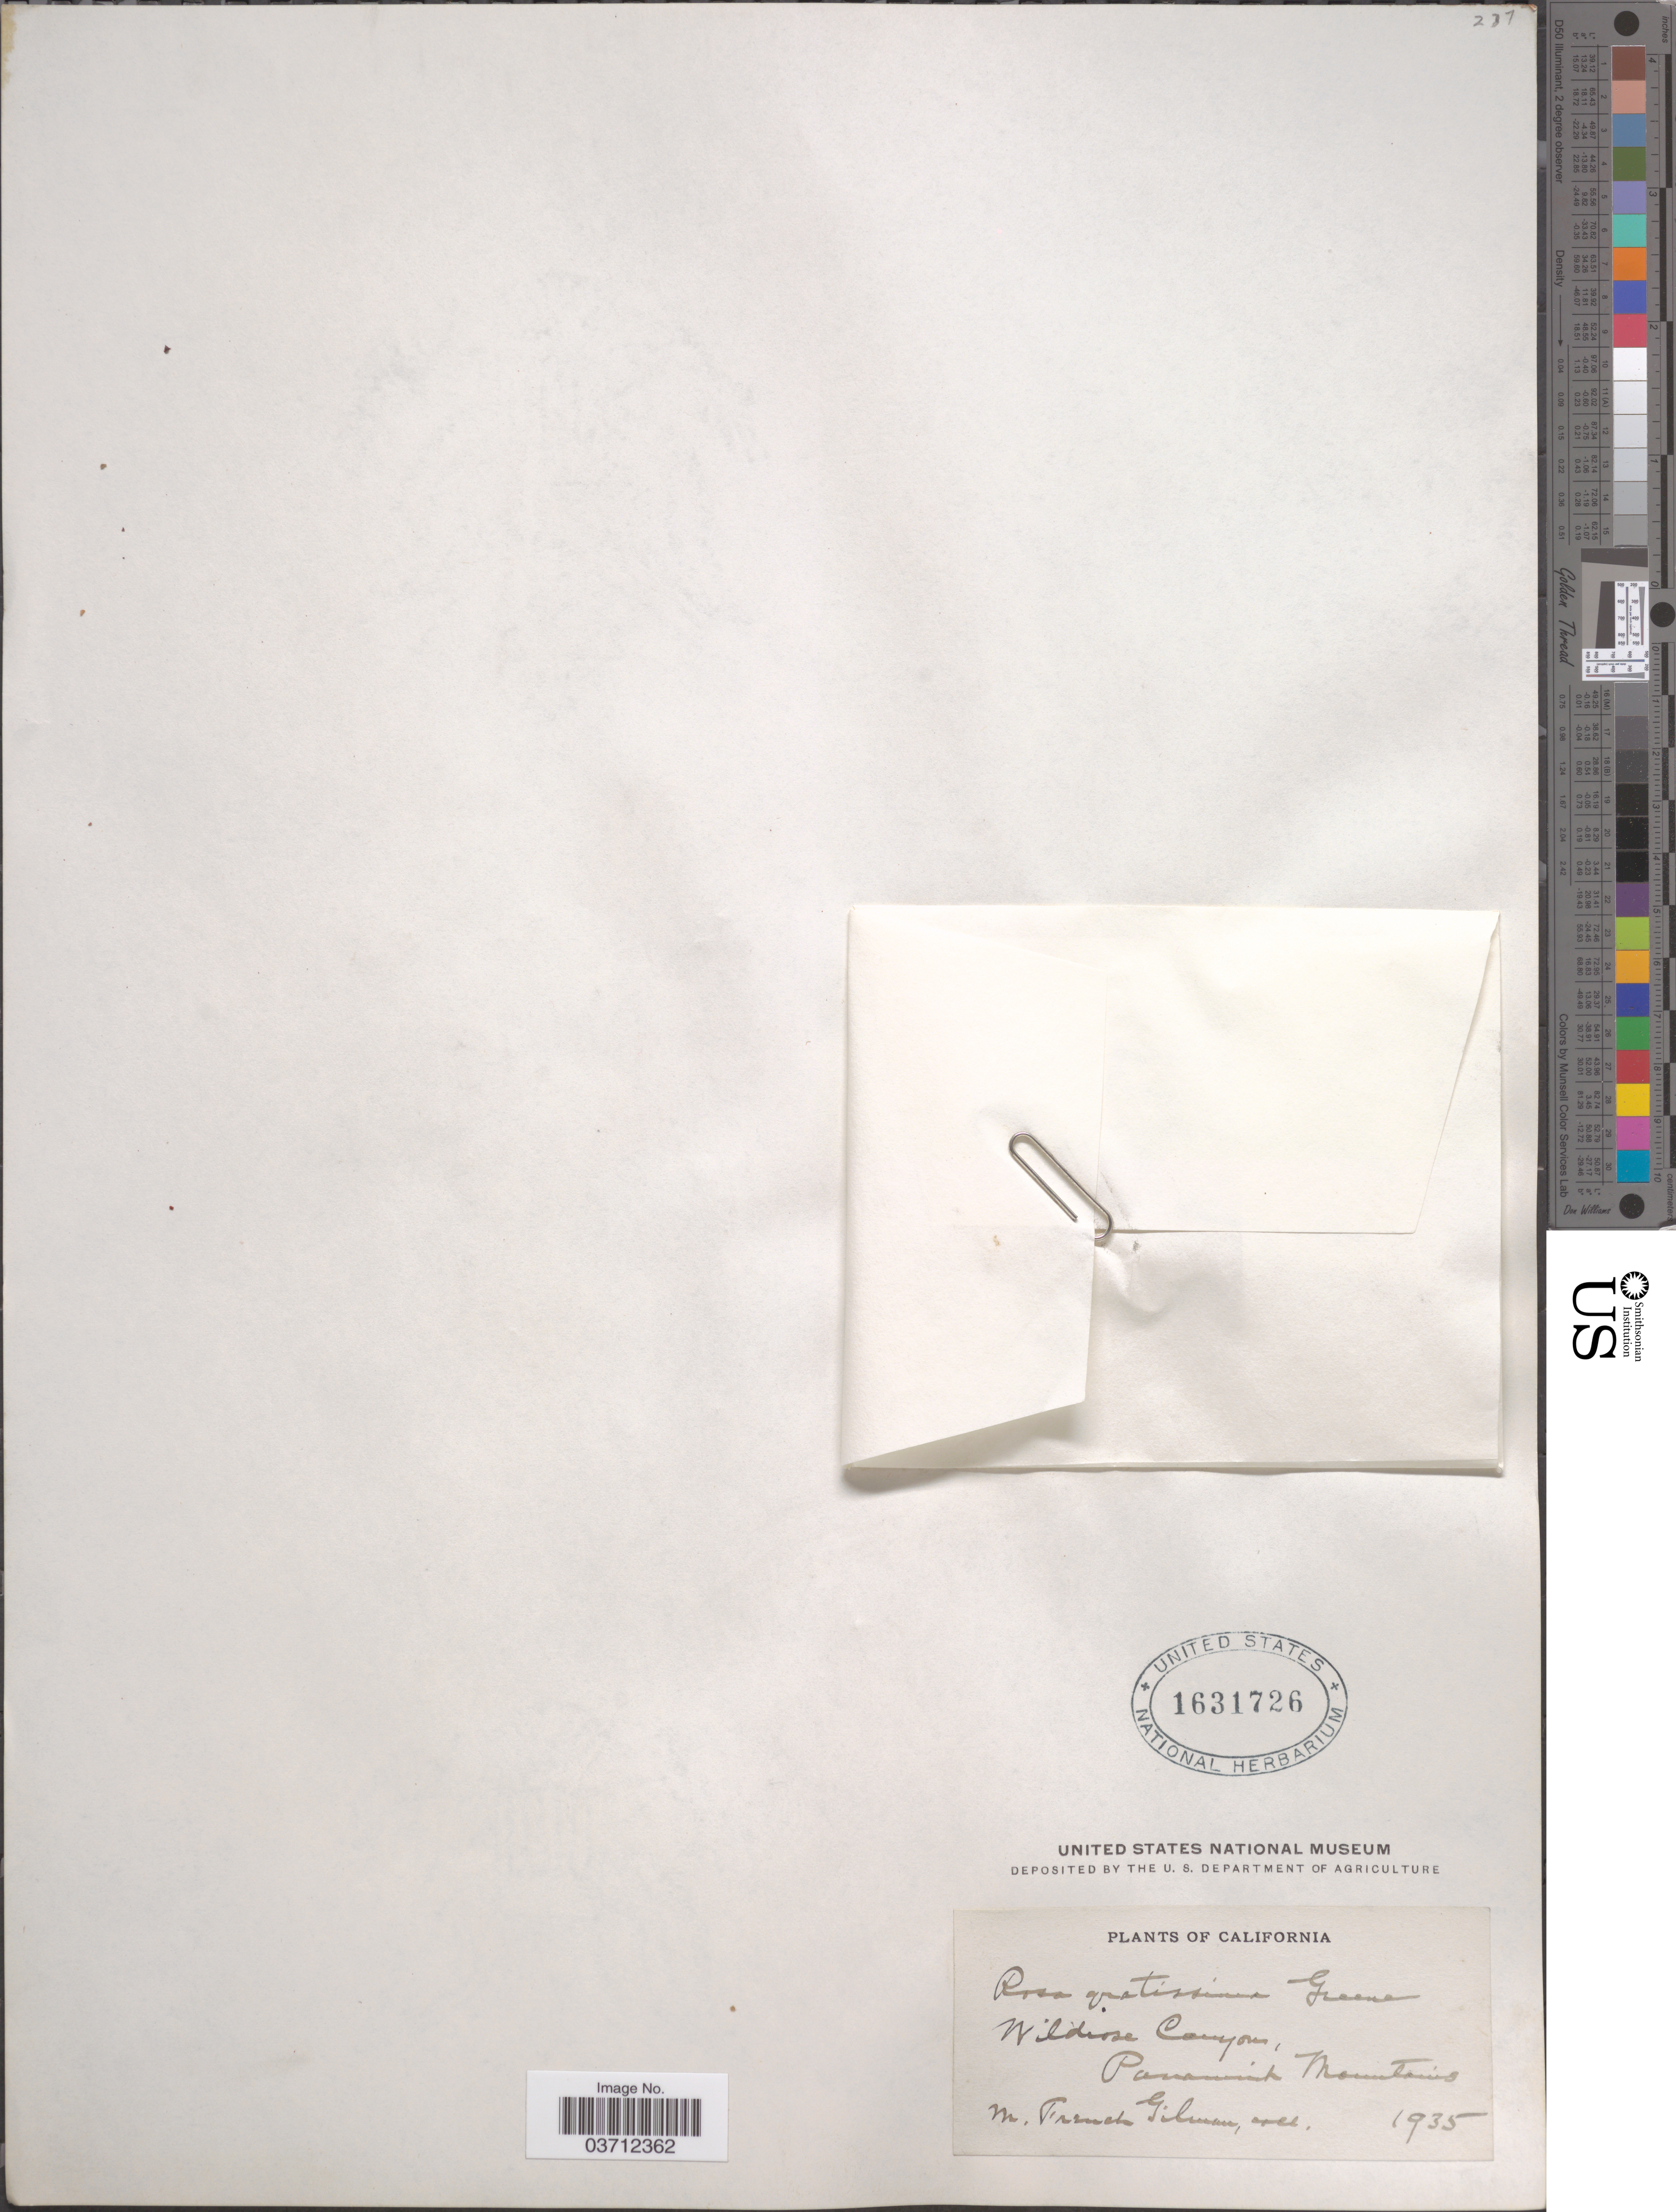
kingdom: Plantae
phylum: Tracheophyta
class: Magnoliopsida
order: Rosales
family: Rosaceae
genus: Rosa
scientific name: Rosa woodsii var. gratissima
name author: (Greene) D. Cole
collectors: M. F. Gilman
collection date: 1935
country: United States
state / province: California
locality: Wildrose Canyon, Panamint Mountains.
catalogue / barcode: US 1631726